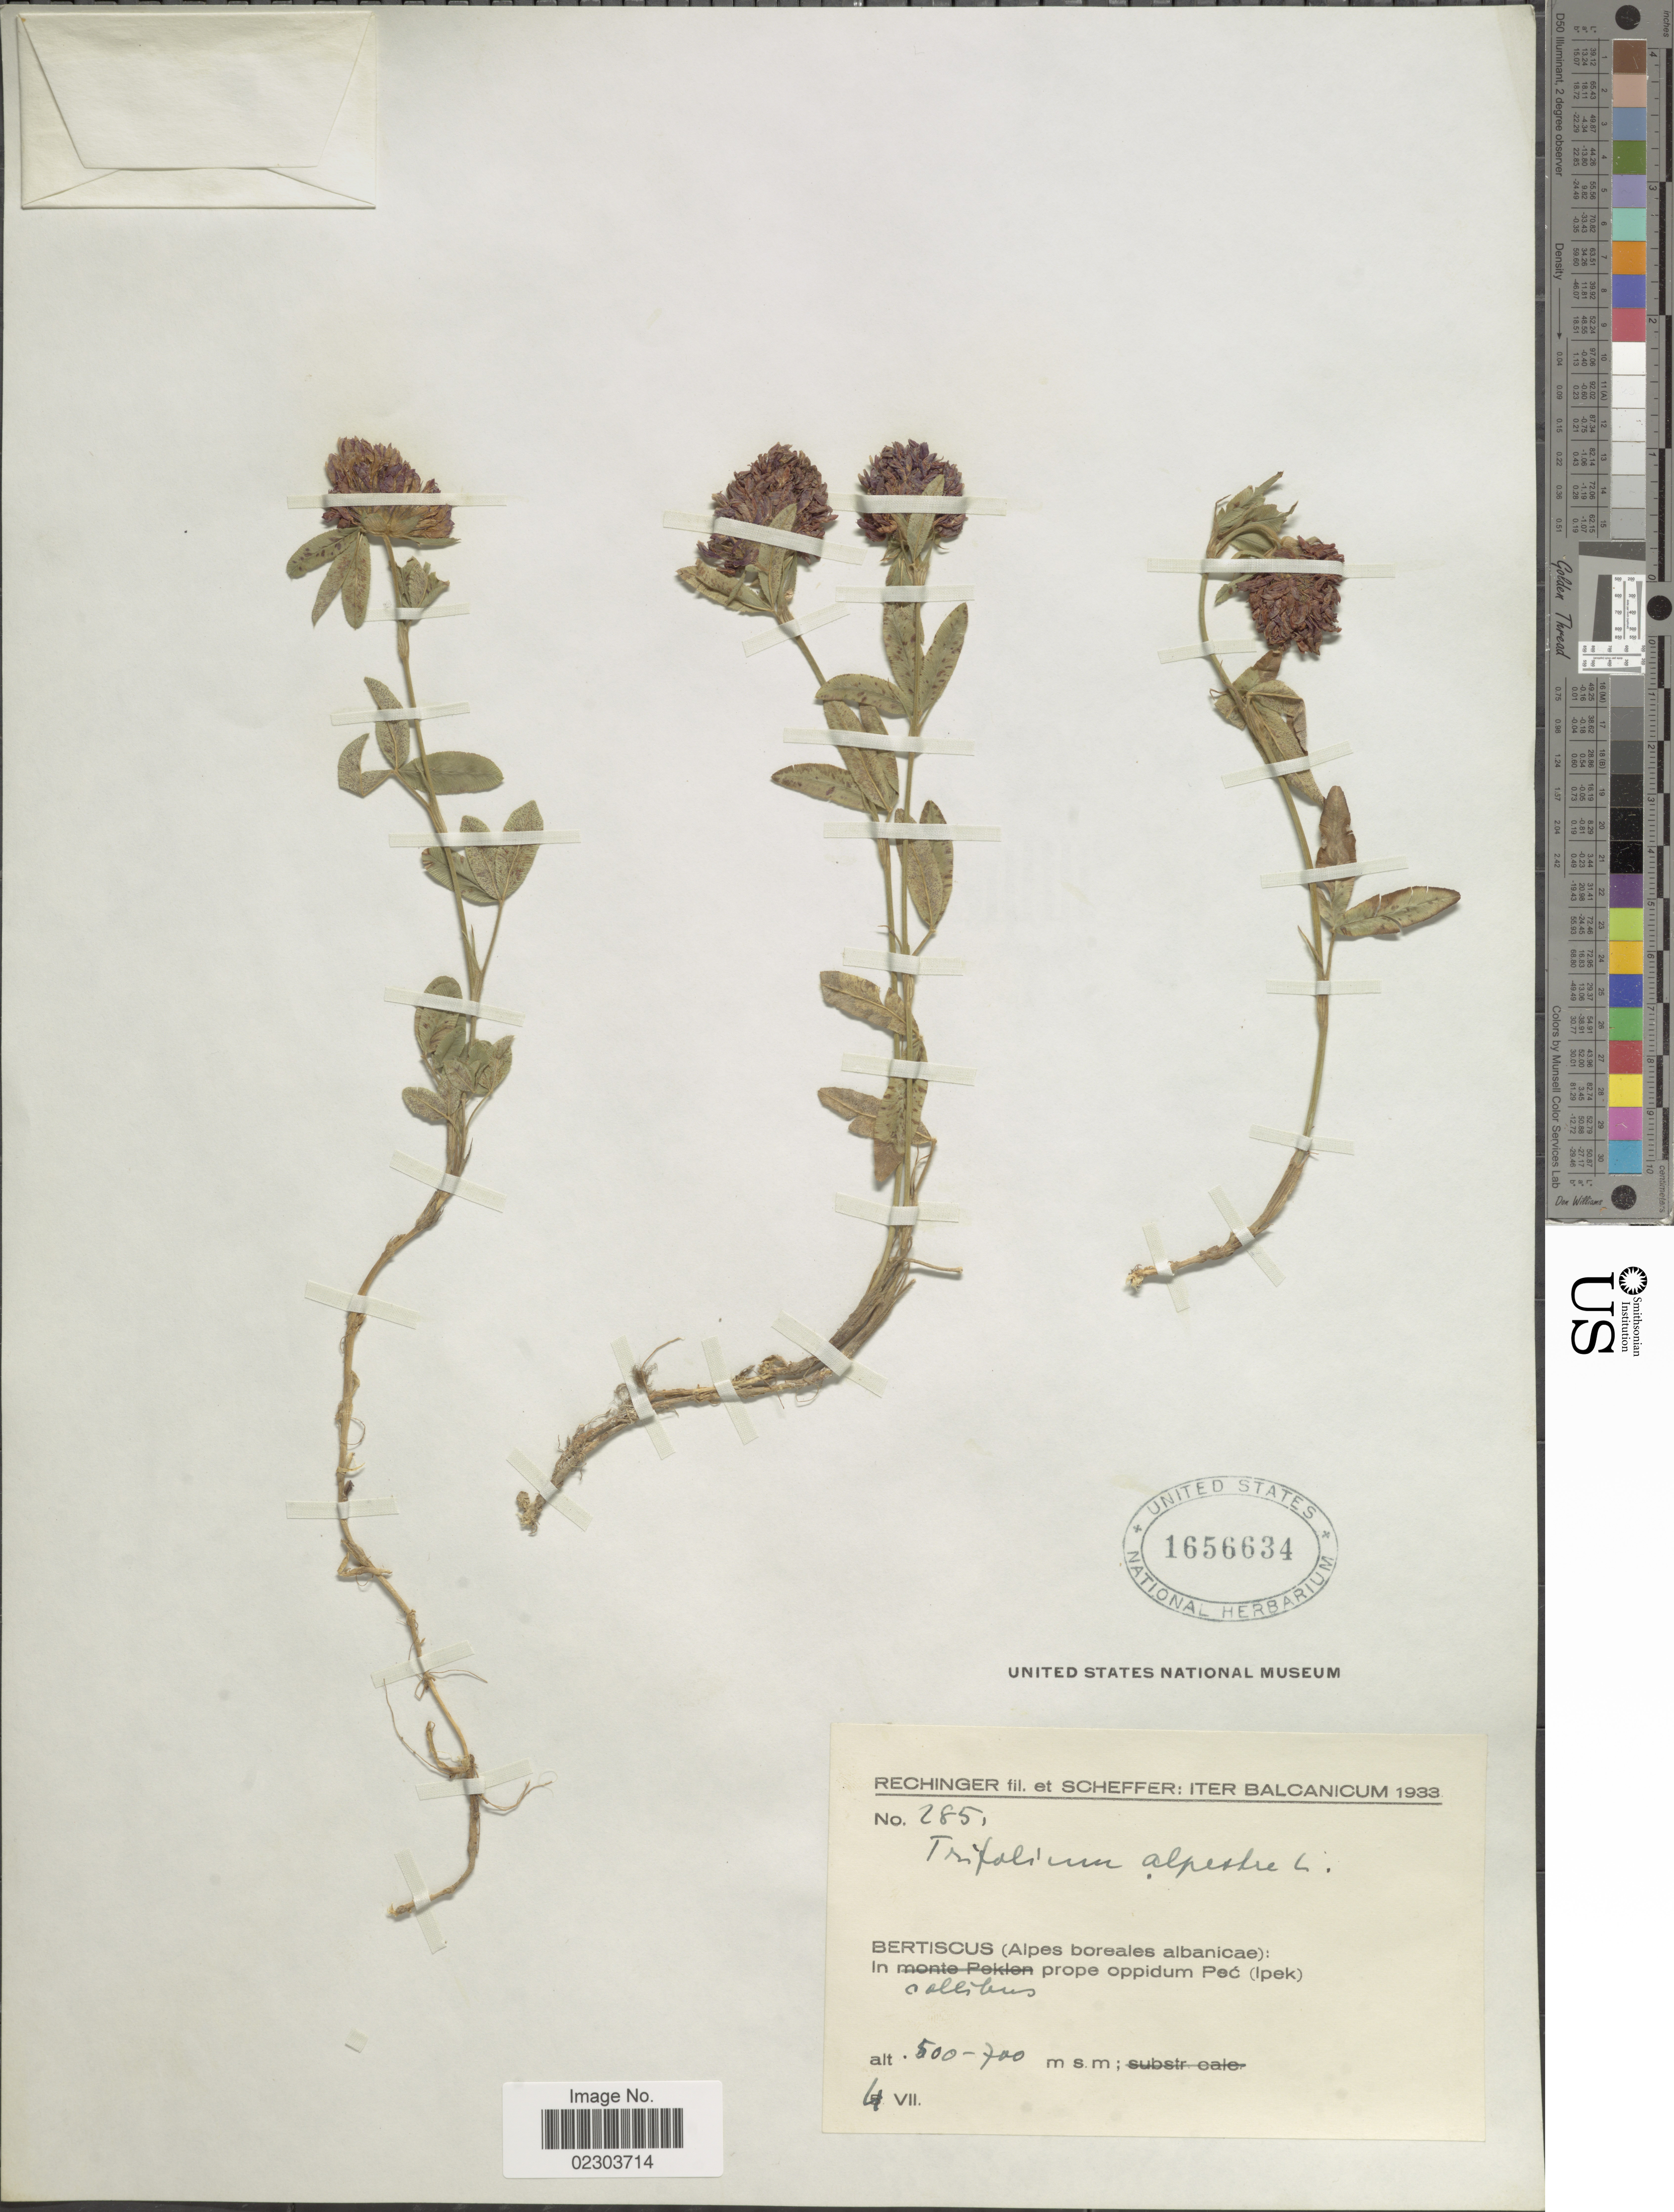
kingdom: Plantae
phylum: Tracheophyta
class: Magnoliopsida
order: Fabales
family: Fabaceae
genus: Trifolium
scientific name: Trifolium alpestre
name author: L.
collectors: -- Rechinger & Scheffer, --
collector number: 2851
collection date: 1933-07-04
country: Kosovo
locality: Iter Balcanicum, Bertiscus (Alpes boreales albanicae): in callibus prope oppidum Pec (Ipek)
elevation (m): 500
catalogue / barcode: US 1656634